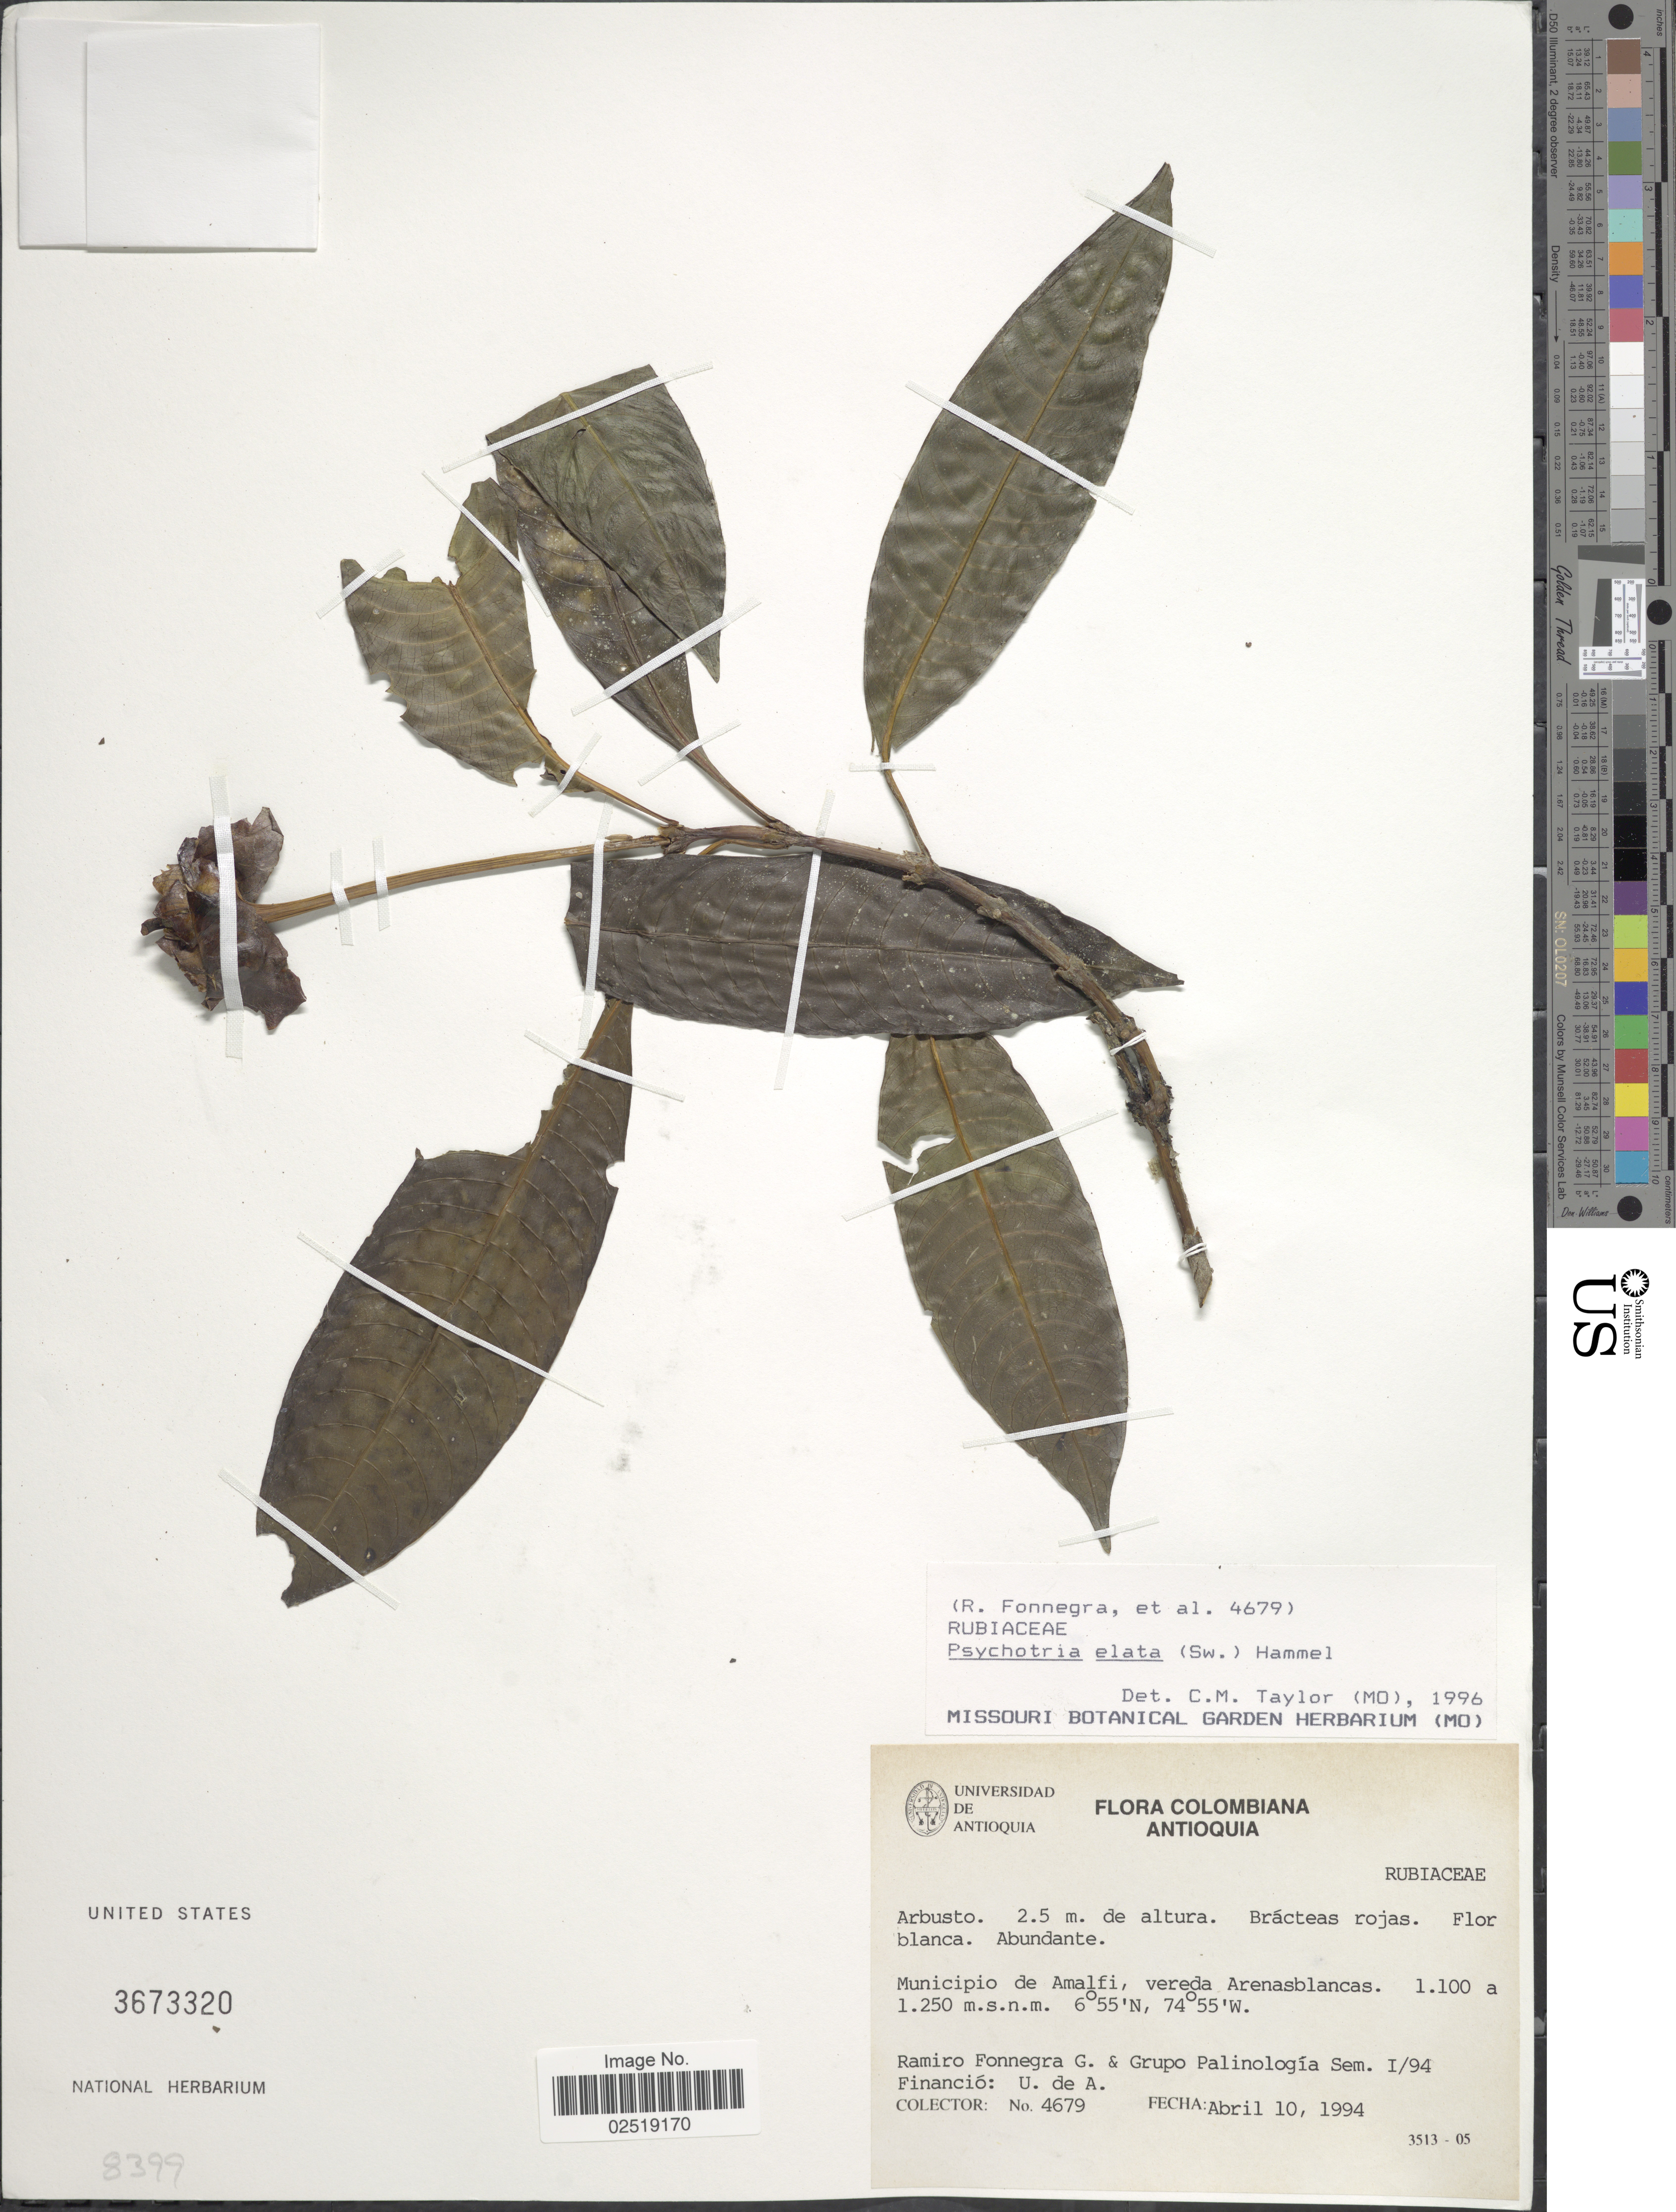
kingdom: Plantae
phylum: Tracheophyta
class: Magnoliopsida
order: Gentianales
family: Rubiaceae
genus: Psychotria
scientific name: Psychotria elata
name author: (Sw.) Hammel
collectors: R. Fonnegra G. & Grupo Palinología Sem. I/94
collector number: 4679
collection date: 1994-04-10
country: Colombia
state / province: Antioquia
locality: Municipio de Amalfi, vereda Arenasblancas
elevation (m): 1100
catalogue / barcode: US 3673320